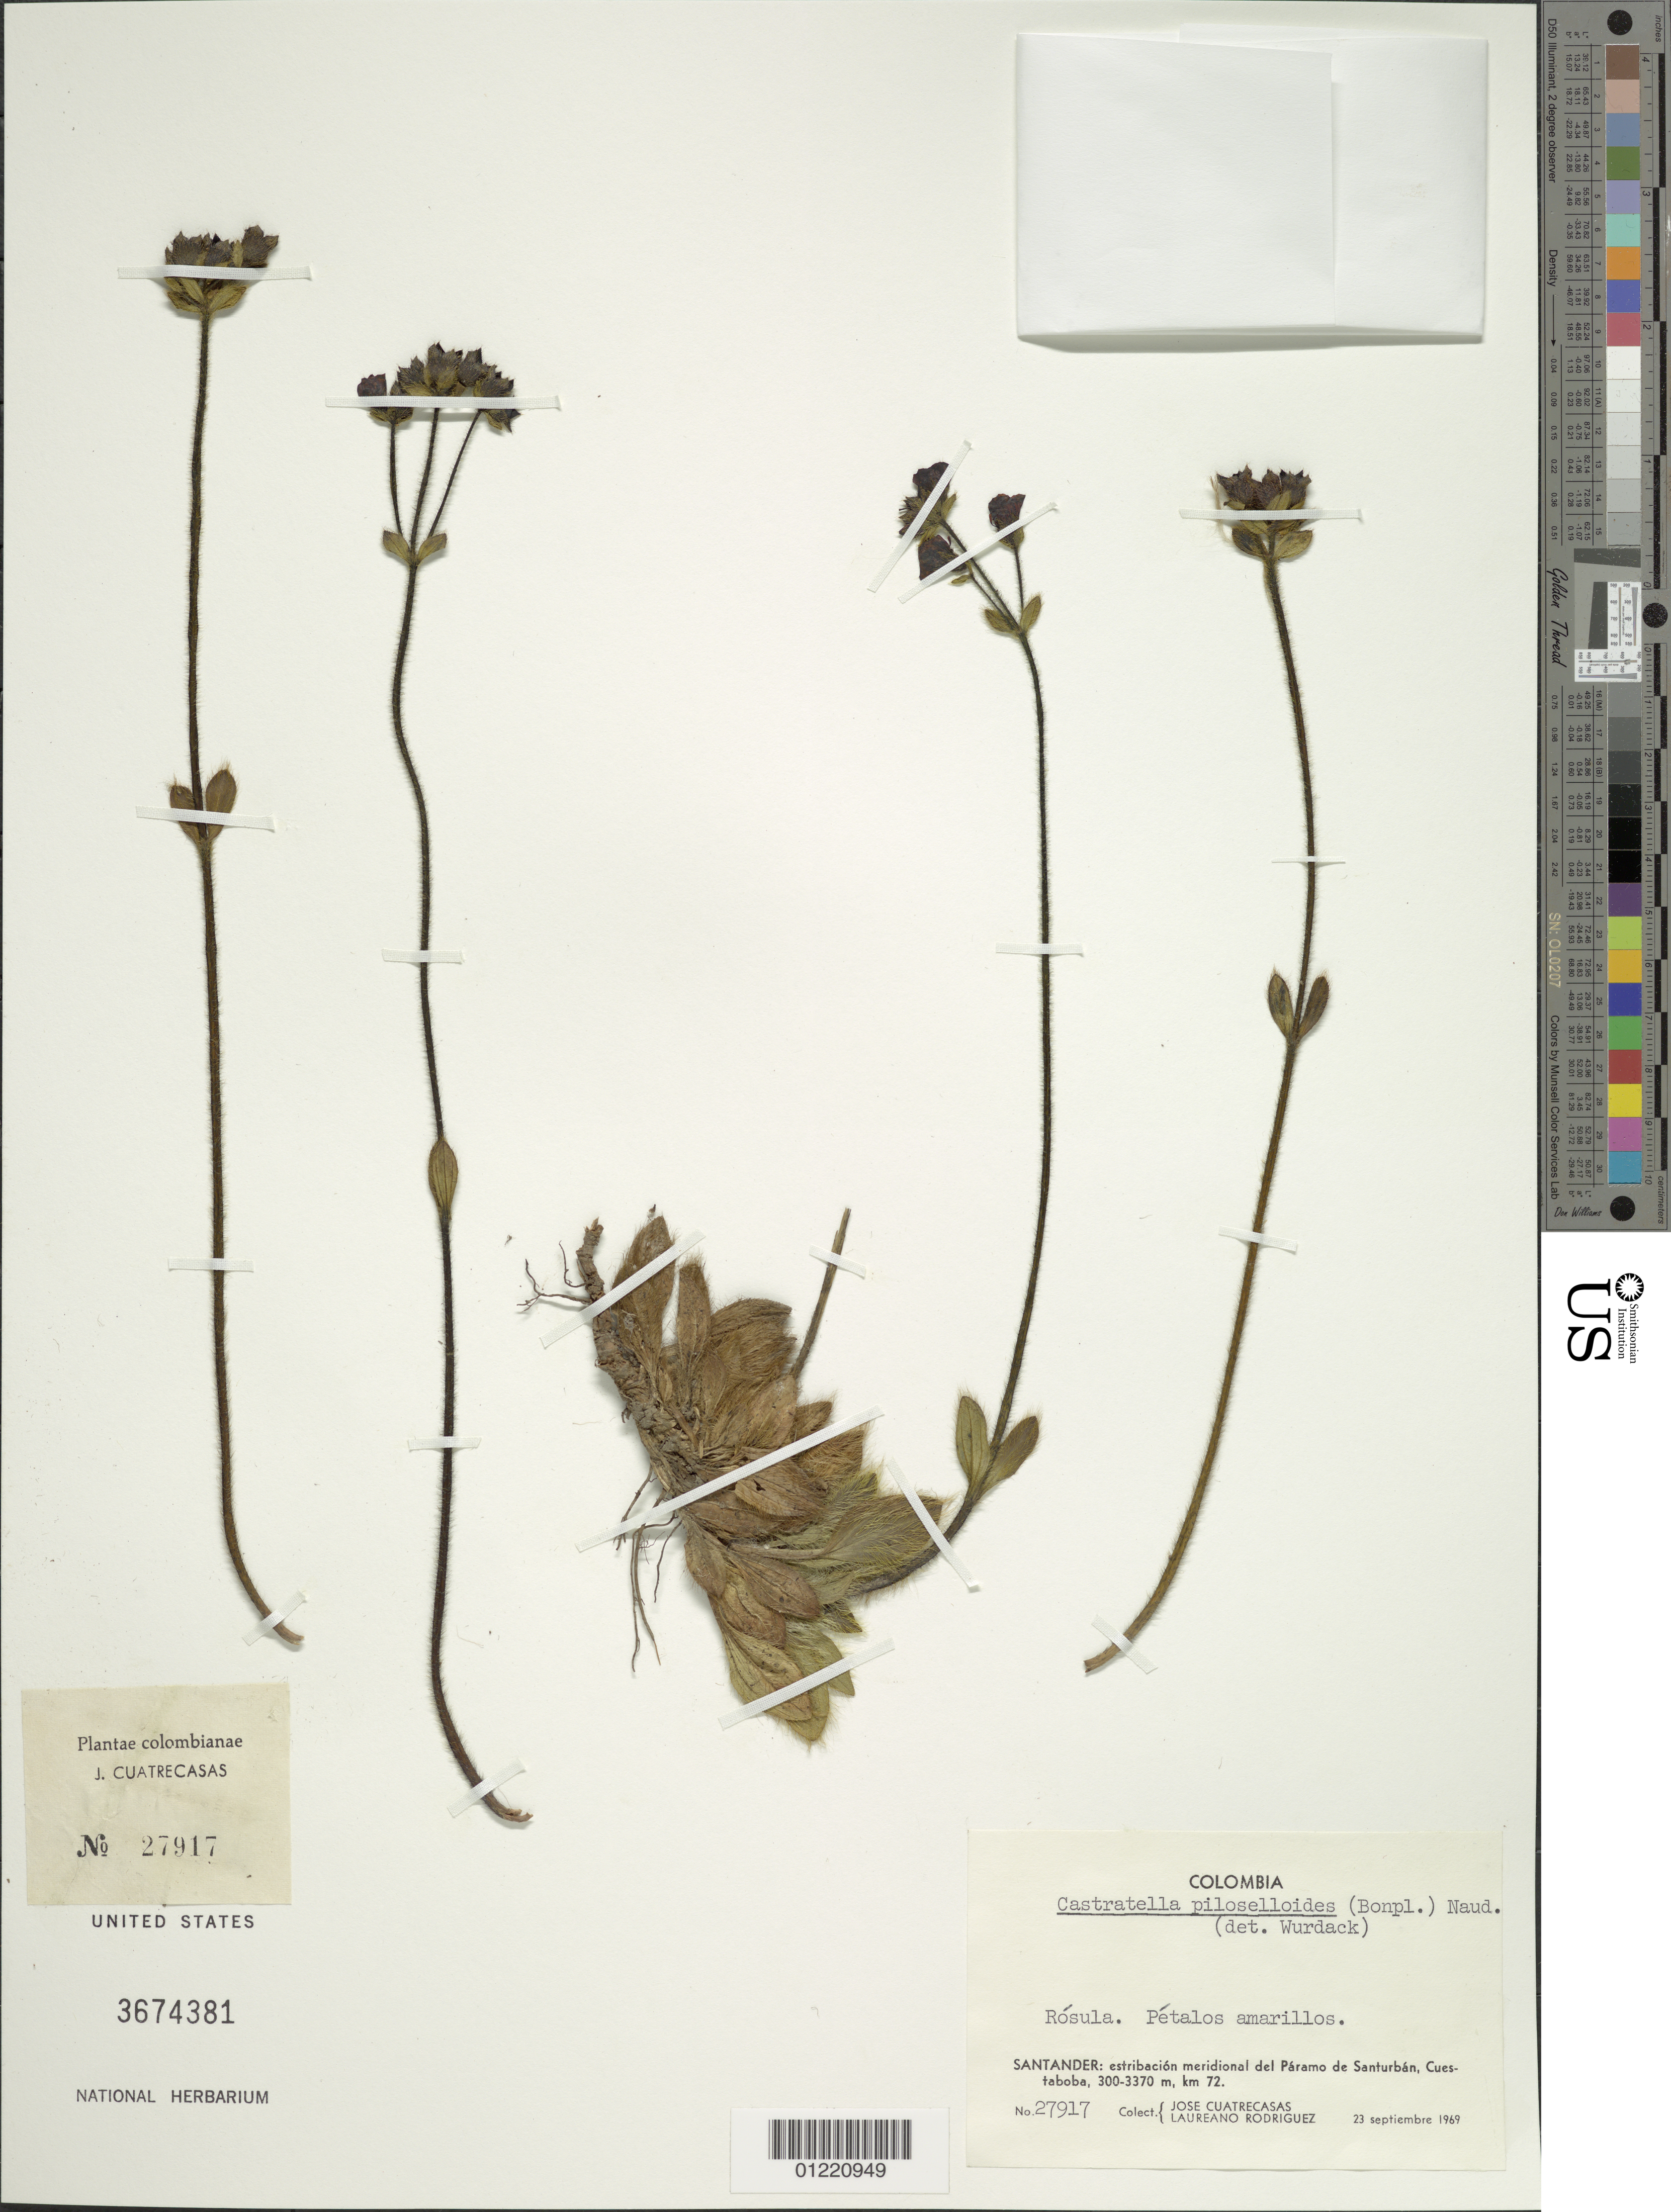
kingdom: Plantae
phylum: Tracheophyta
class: Magnoliopsida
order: Myrtales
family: Melastomataceae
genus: Castratella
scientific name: Castratella piloselloides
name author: (Bonpl.) Naudin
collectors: J. Cuatrecasas & L. Rodriguez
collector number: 27917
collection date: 1969-09-23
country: Colombia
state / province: Santander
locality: estribación meridional del Páramo de Santurbán, Cuestaboba, km 72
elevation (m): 300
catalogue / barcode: US 3674381